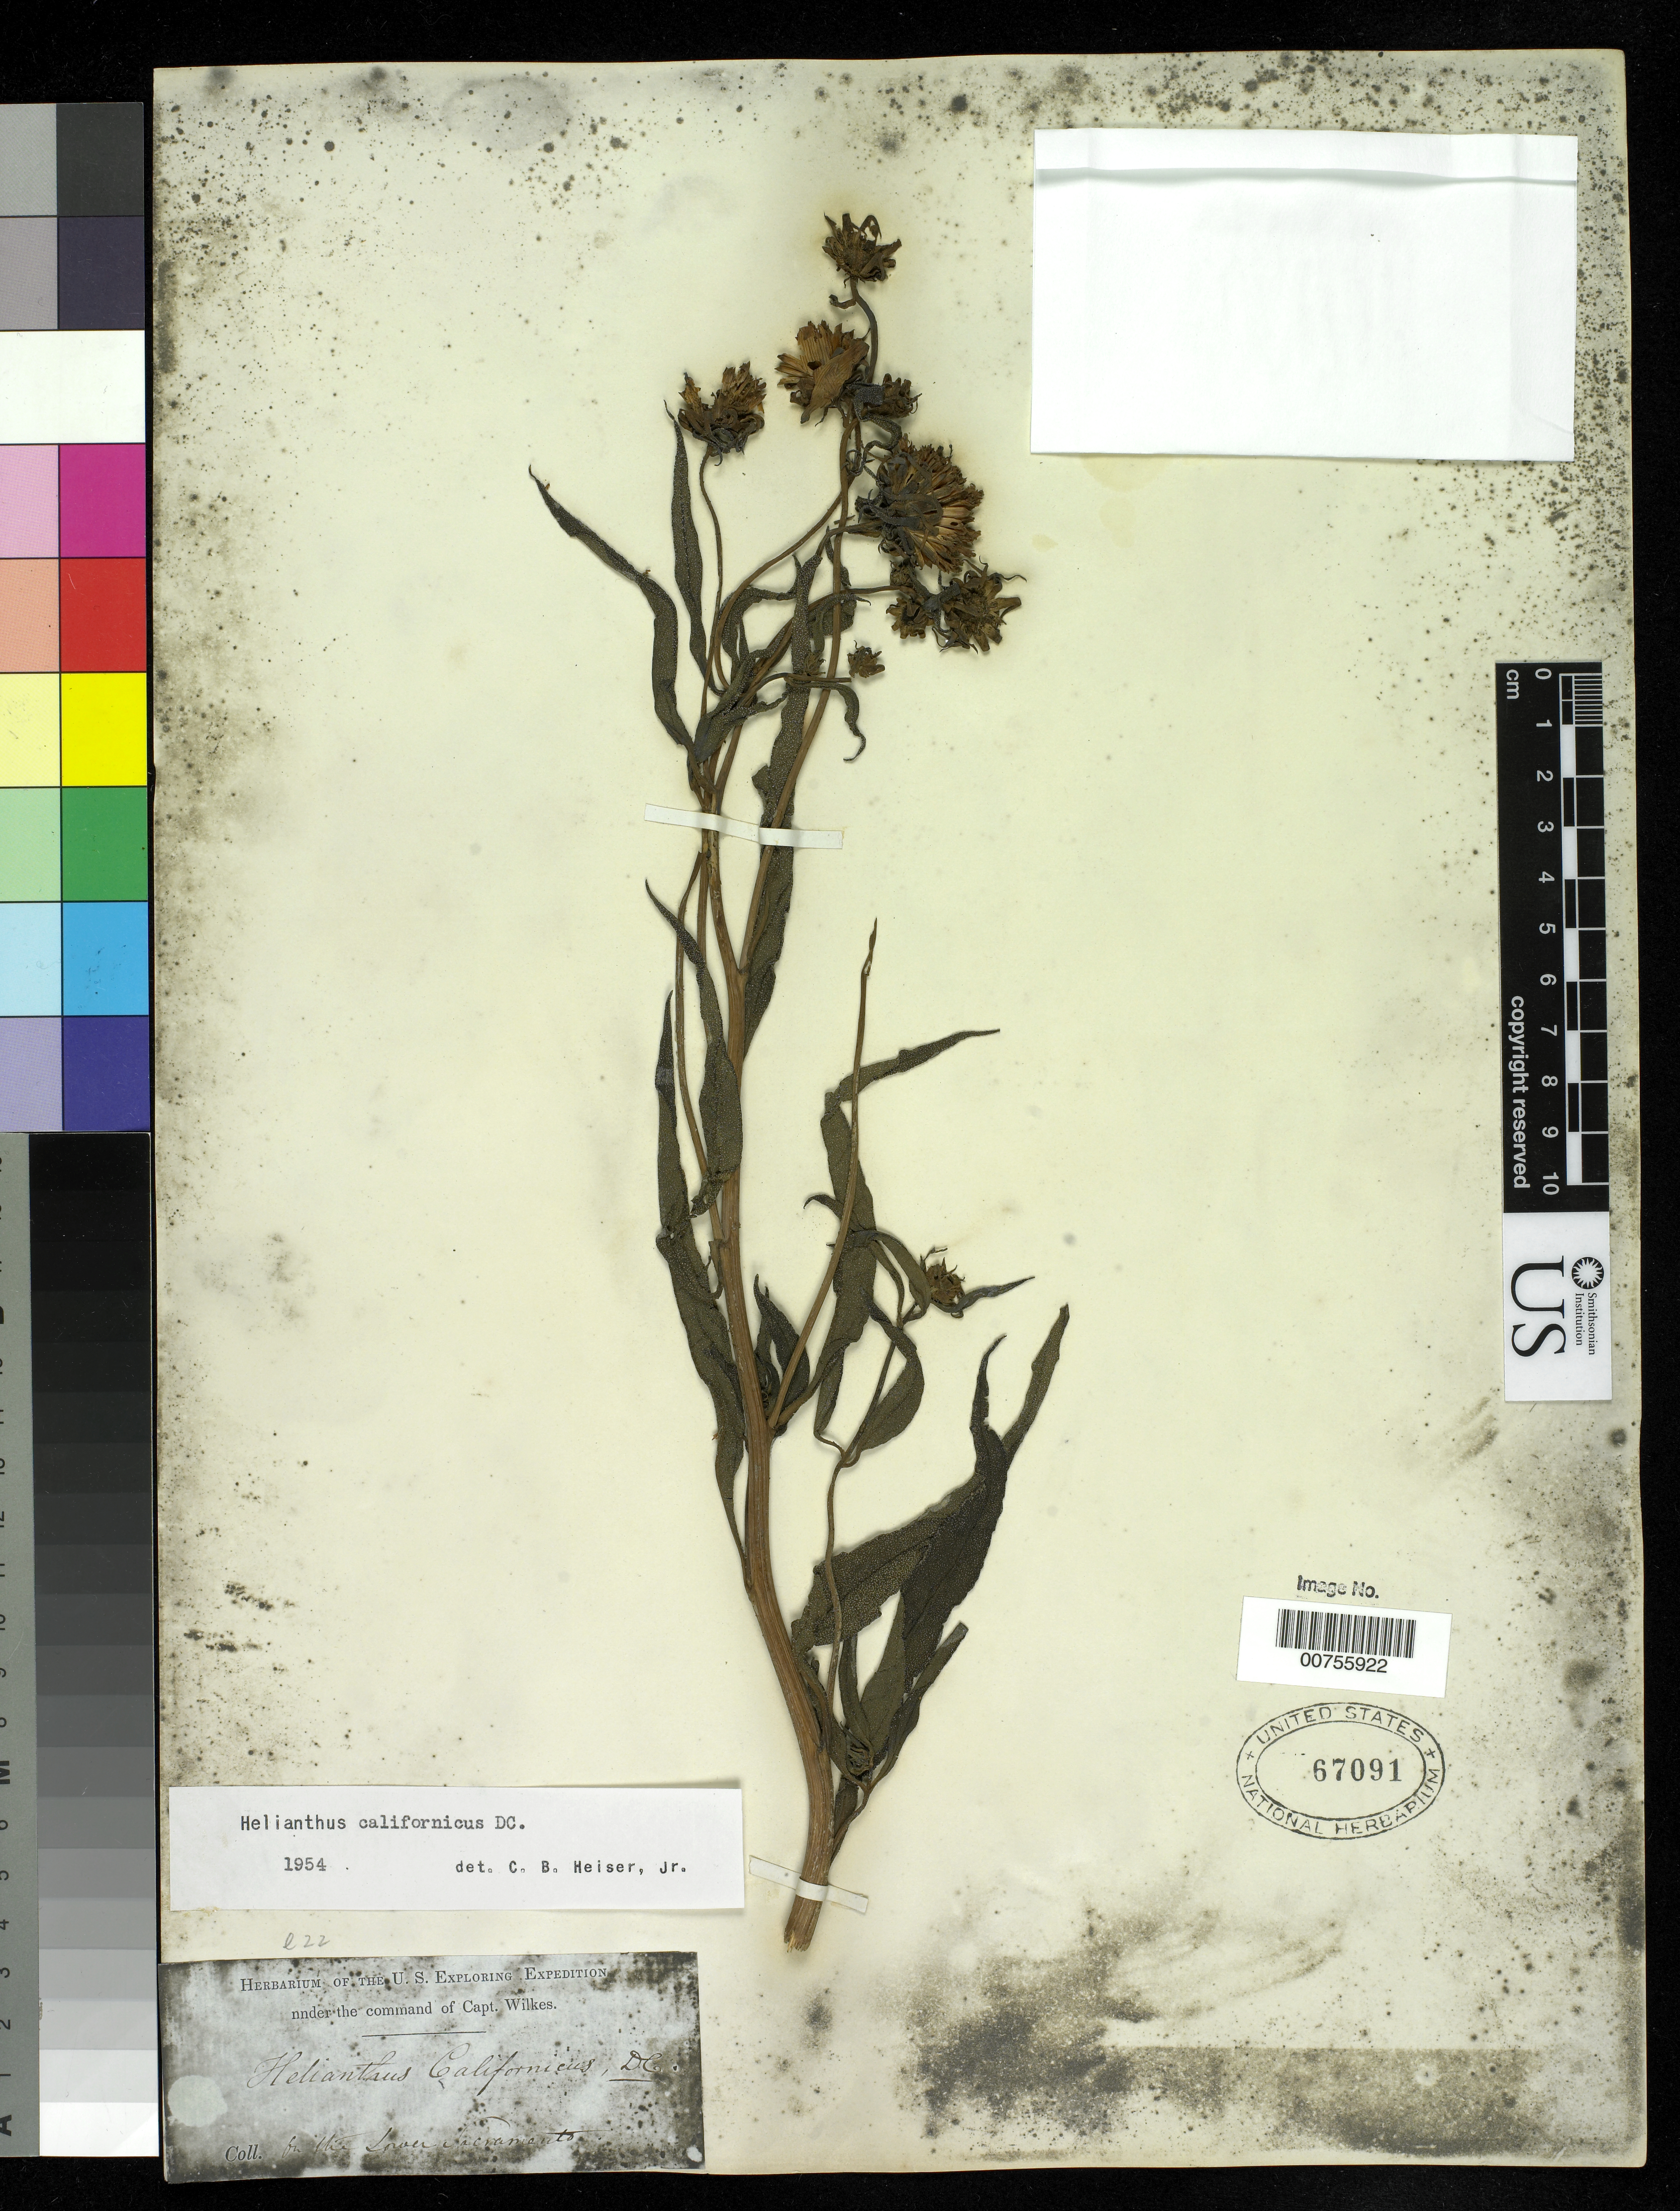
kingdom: Plantae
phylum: Tracheophyta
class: Magnoliopsida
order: Asterales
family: Asteraceae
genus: Helianthus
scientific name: Helianthus californicus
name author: DC.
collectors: Wilkes Explor. Exped.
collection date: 1838/1842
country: United States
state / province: California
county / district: Sacramento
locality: Lower Sacramento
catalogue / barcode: US 67091